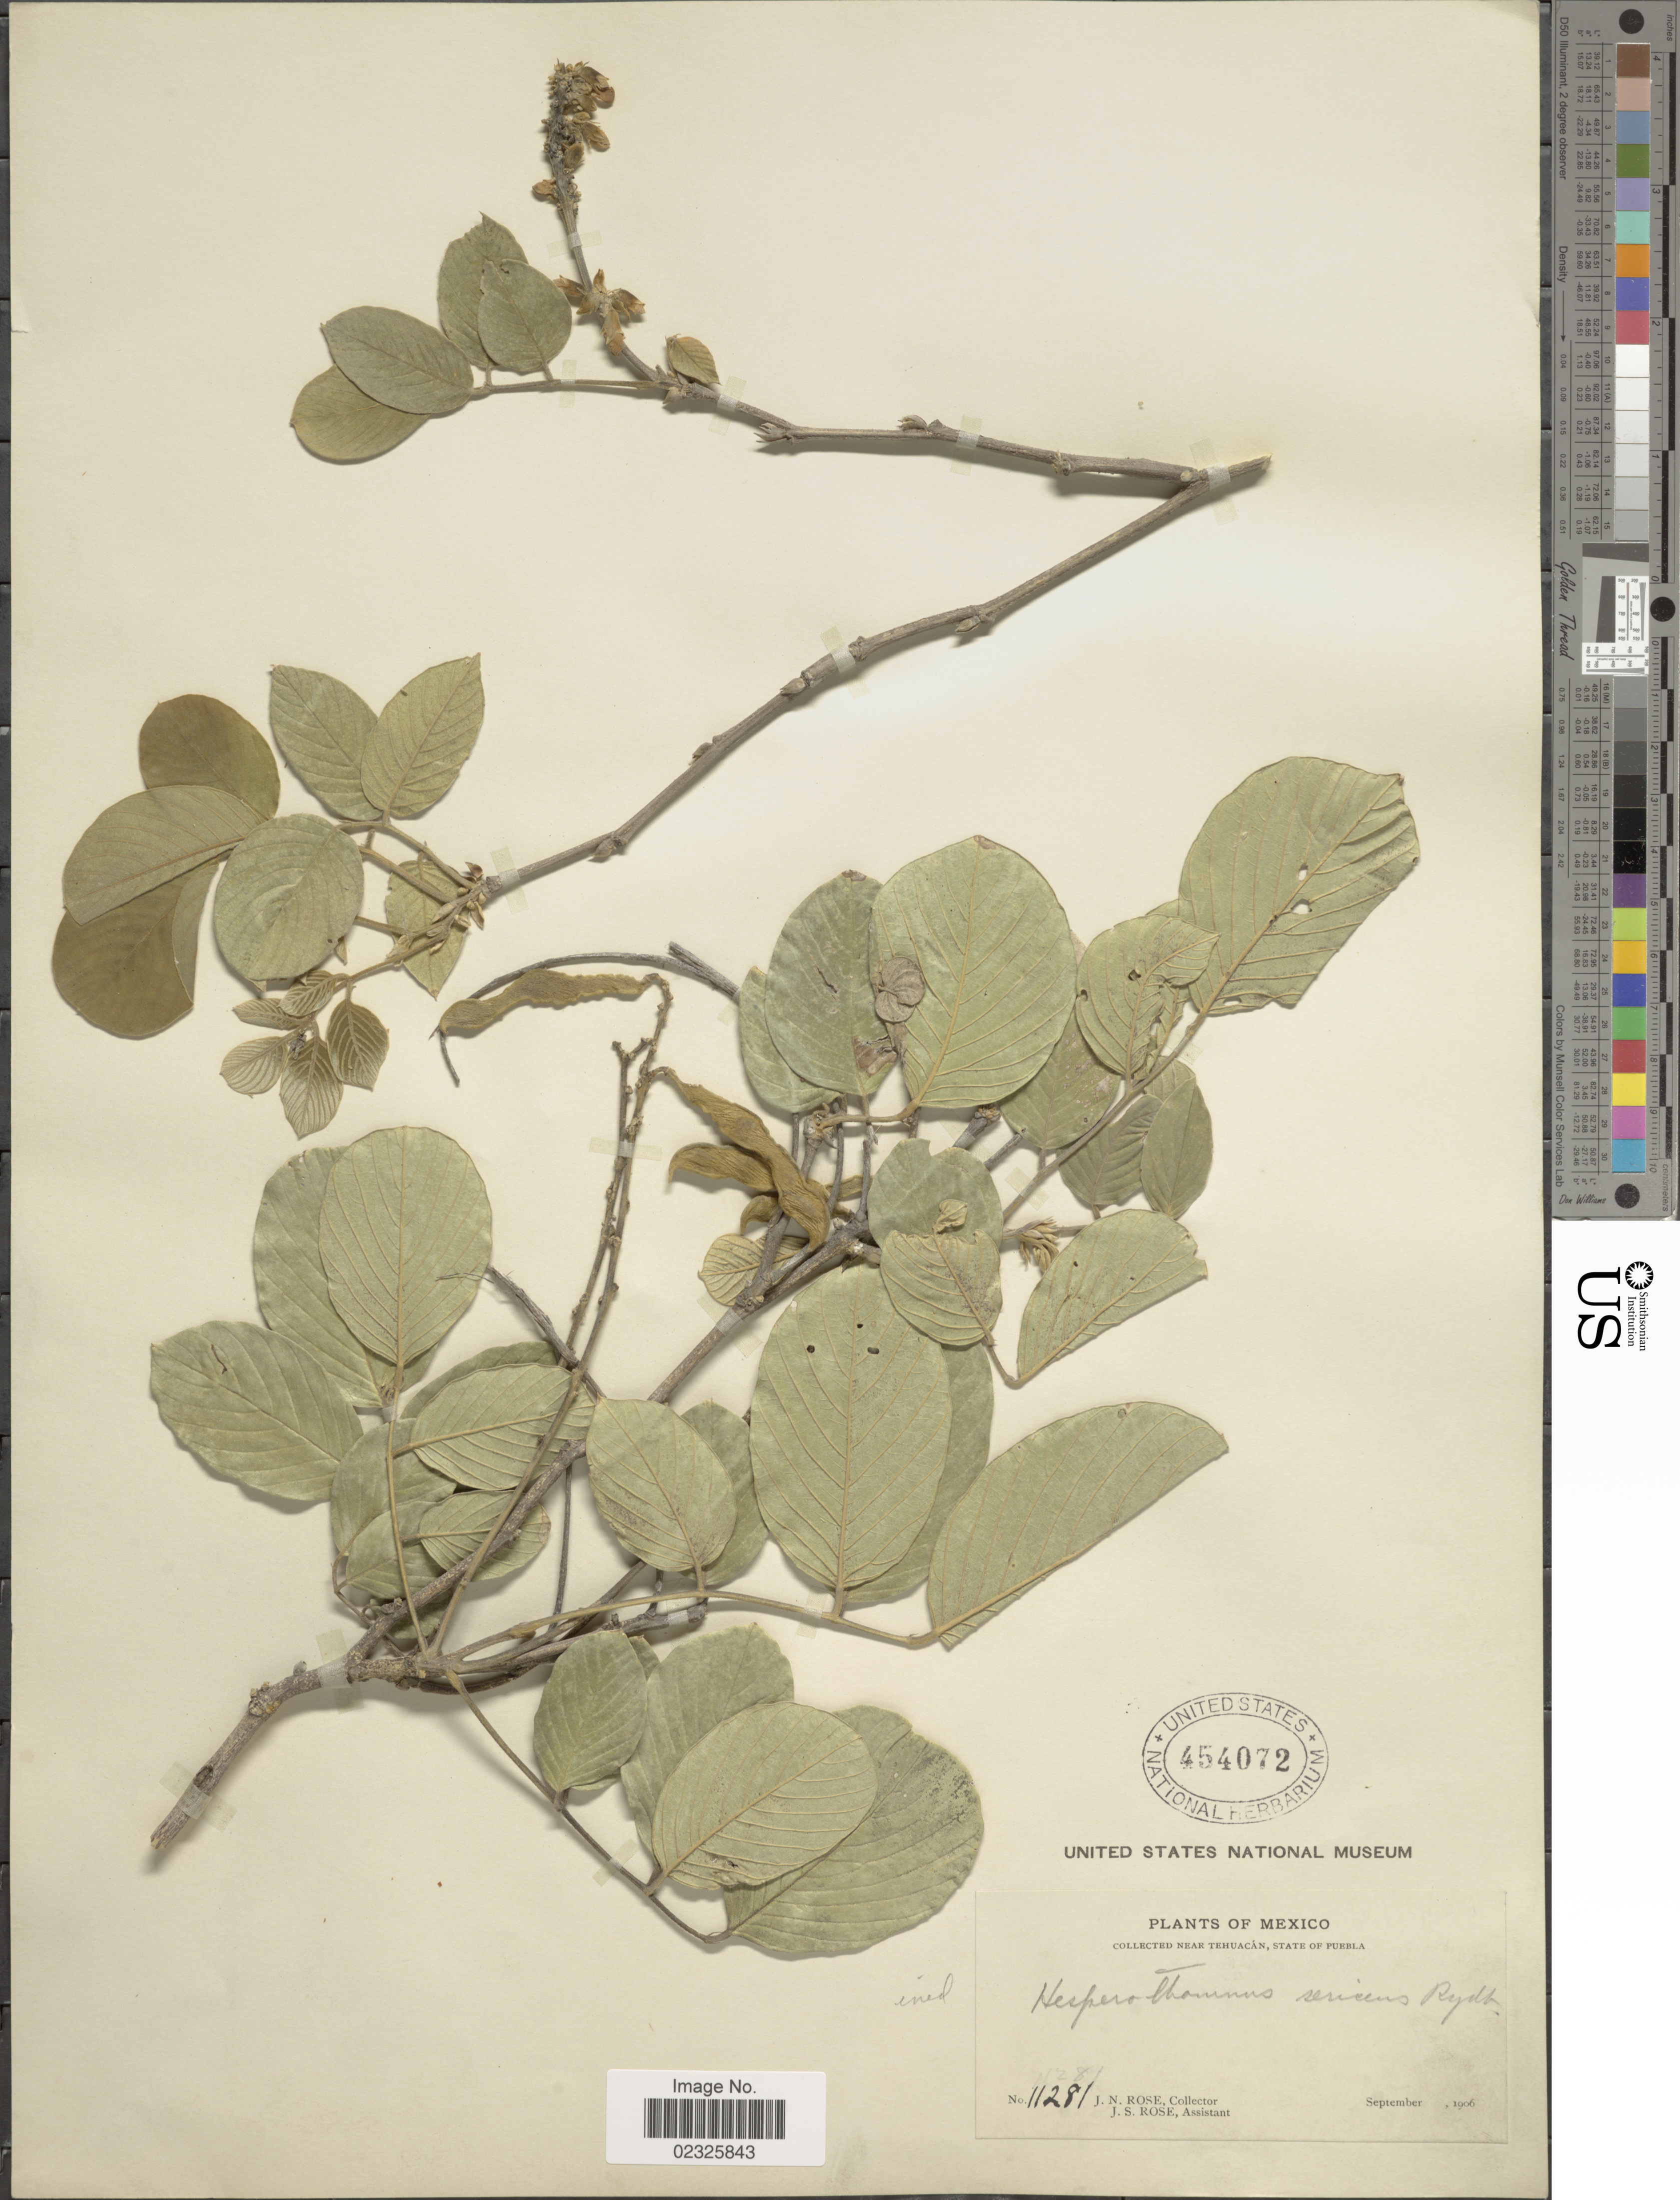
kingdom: Plantae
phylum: Tracheophyta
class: Magnoliopsida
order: Fabales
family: Fabaceae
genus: Hesperothamnus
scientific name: Hesperothamnus pentaphyllus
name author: (Harms) Harms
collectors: J. N. Rose & J. S. Rose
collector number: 11281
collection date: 1906-09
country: Mexico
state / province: Puebla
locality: Near Tehuacan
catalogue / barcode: US 454072